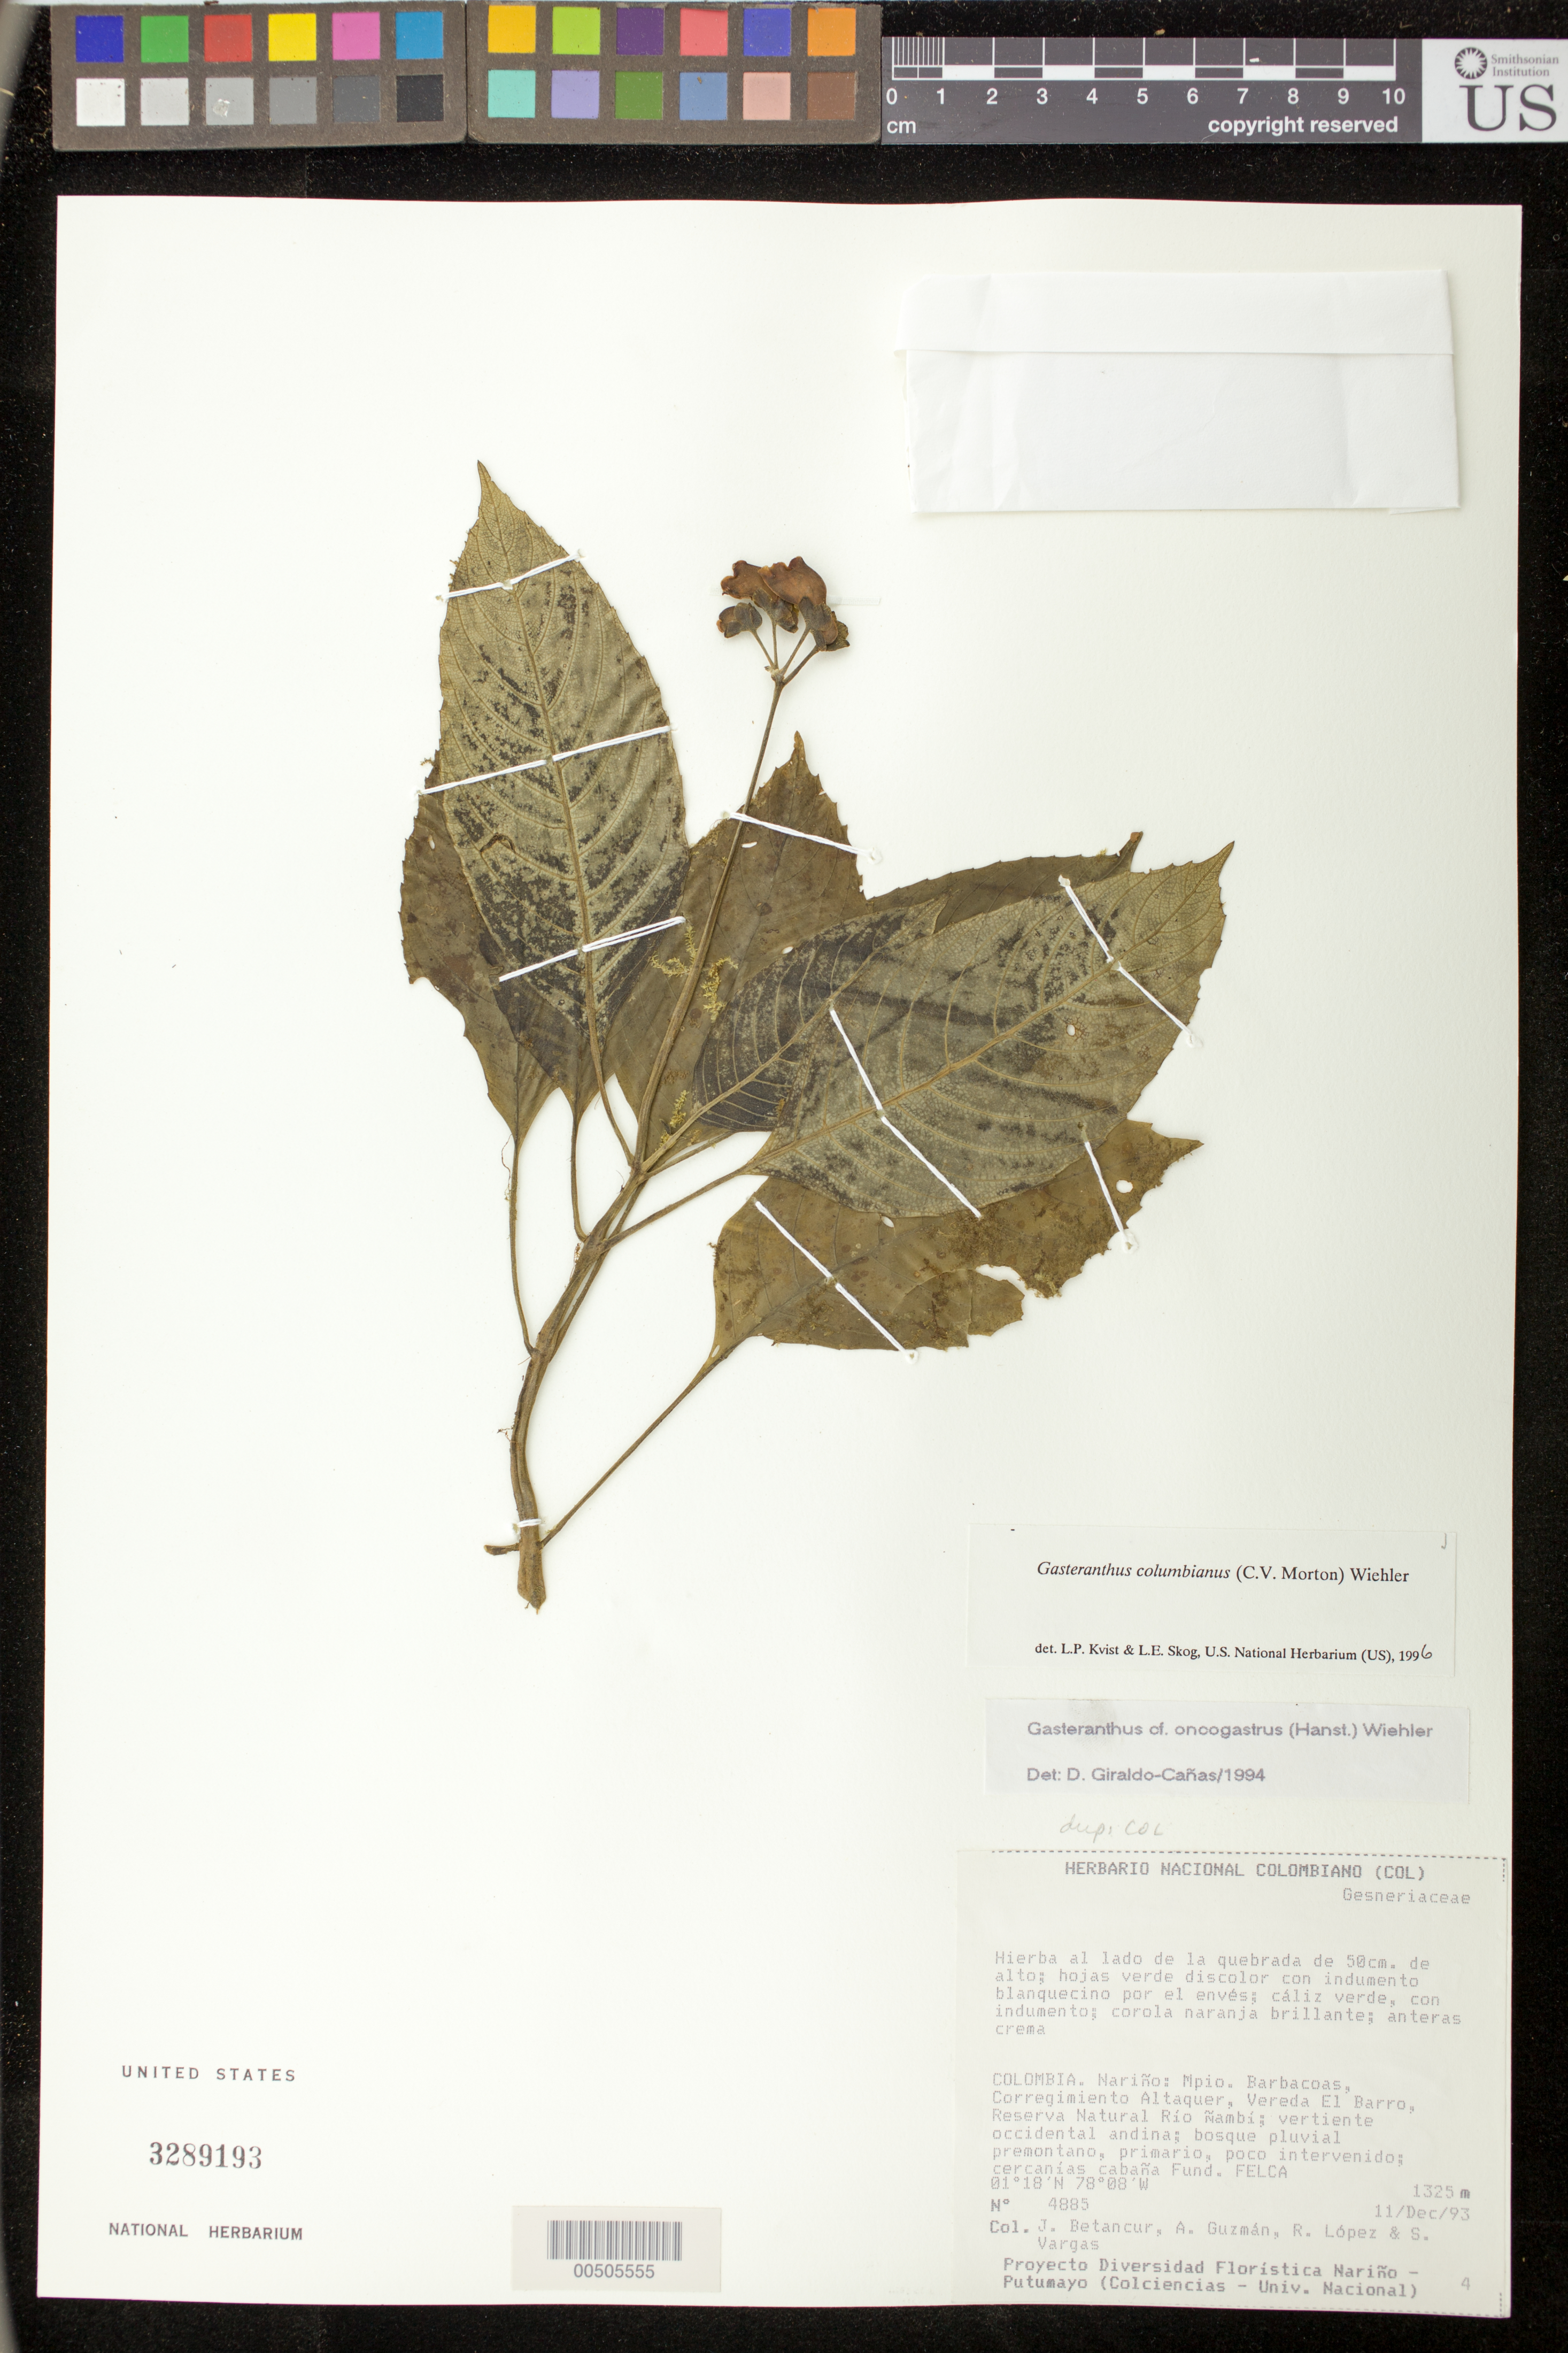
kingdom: Plantae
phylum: Tracheophyta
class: Magnoliopsida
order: Lamiales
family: Gesneriaceae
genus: Gasteranthus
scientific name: Gasteranthus columbianus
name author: (C.V. Morton) Wiehler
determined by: Skog, Laurence E.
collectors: J. C. Betancur, A. Guzman, R. Lopez & S. Vargas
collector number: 4885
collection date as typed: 11 Dec 1993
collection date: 1993-12-11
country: Colombia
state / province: Nariño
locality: Mpio. Barbacoas, Corregimiento Altaquer, Vereda El Barro, Reserva Natural Río Ñambí; vertiente occidental andina; cercanías cabaña Fund. FELCA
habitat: Bosque pluvial premontano, primario, poco intervenido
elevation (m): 1325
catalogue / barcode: US 3289193